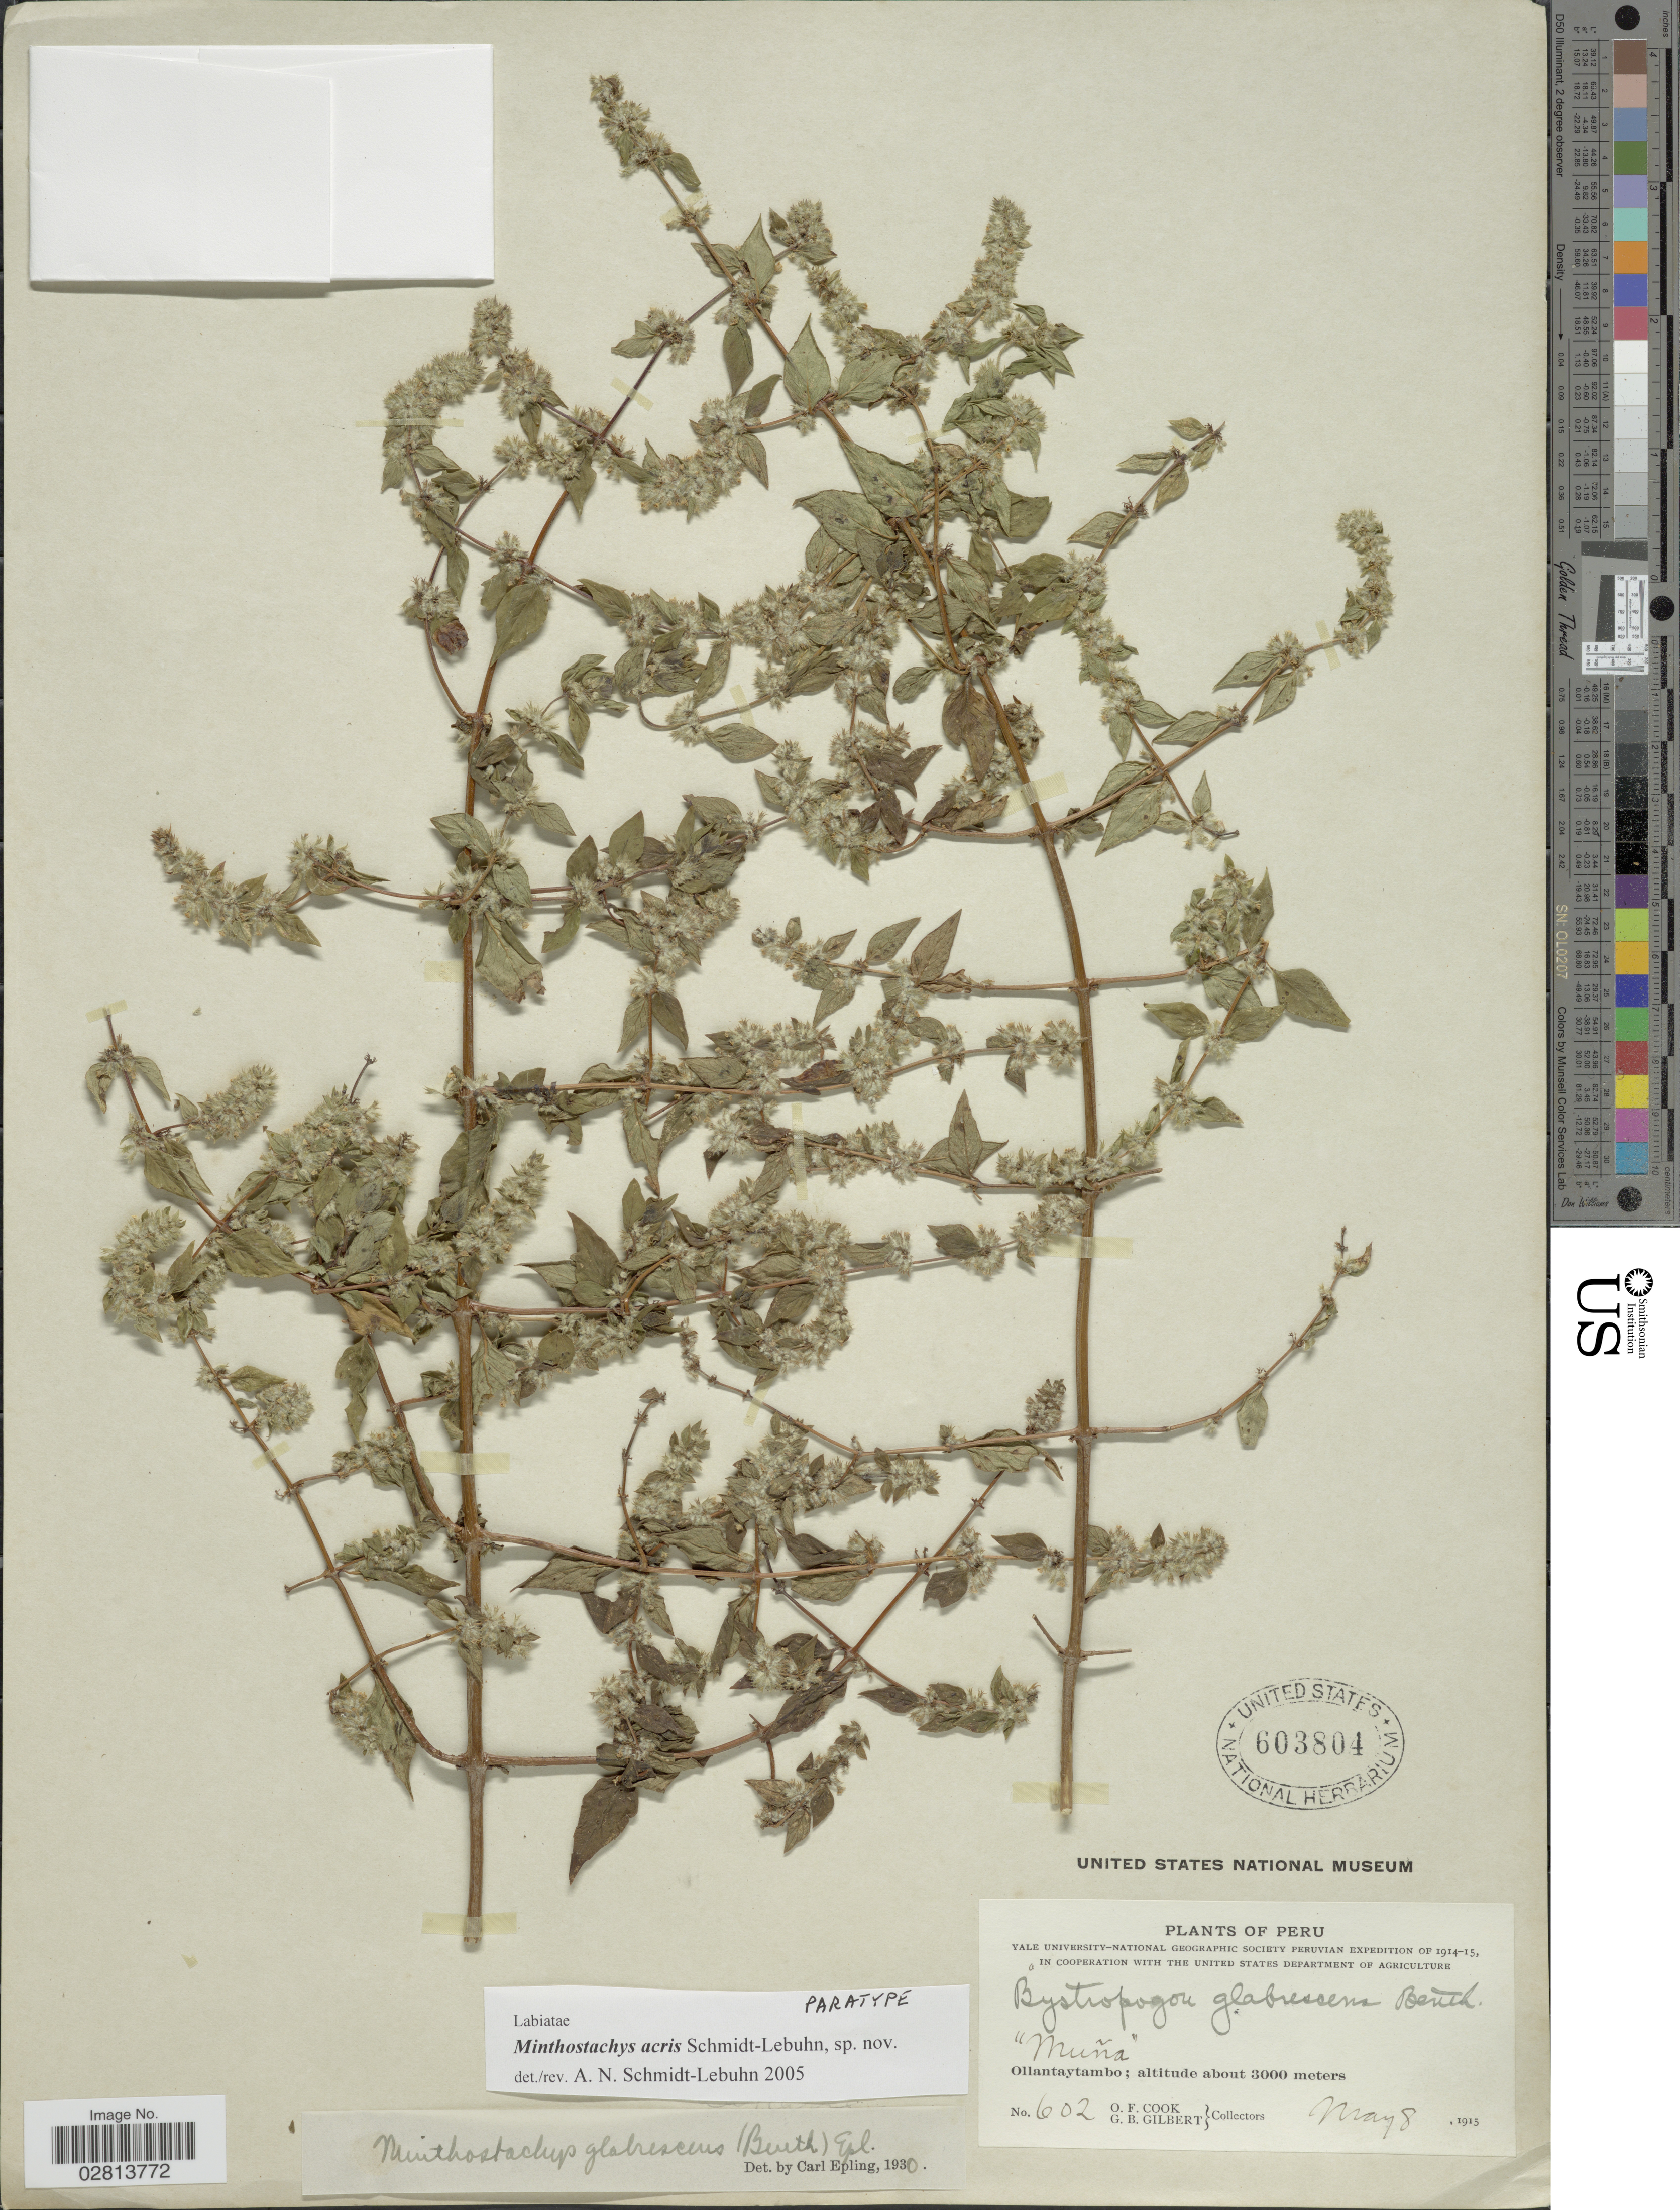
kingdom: Plantae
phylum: Tracheophyta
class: Magnoliopsida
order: Lamiales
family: Lamiaceae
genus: Minthostachys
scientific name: Minthostachys acris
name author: Schmidt-Leb.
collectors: O. F. Cook & G. B. Gilbert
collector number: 602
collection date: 1915-05-08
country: Peru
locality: Ollantaytambo.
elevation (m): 3000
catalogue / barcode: US 603804